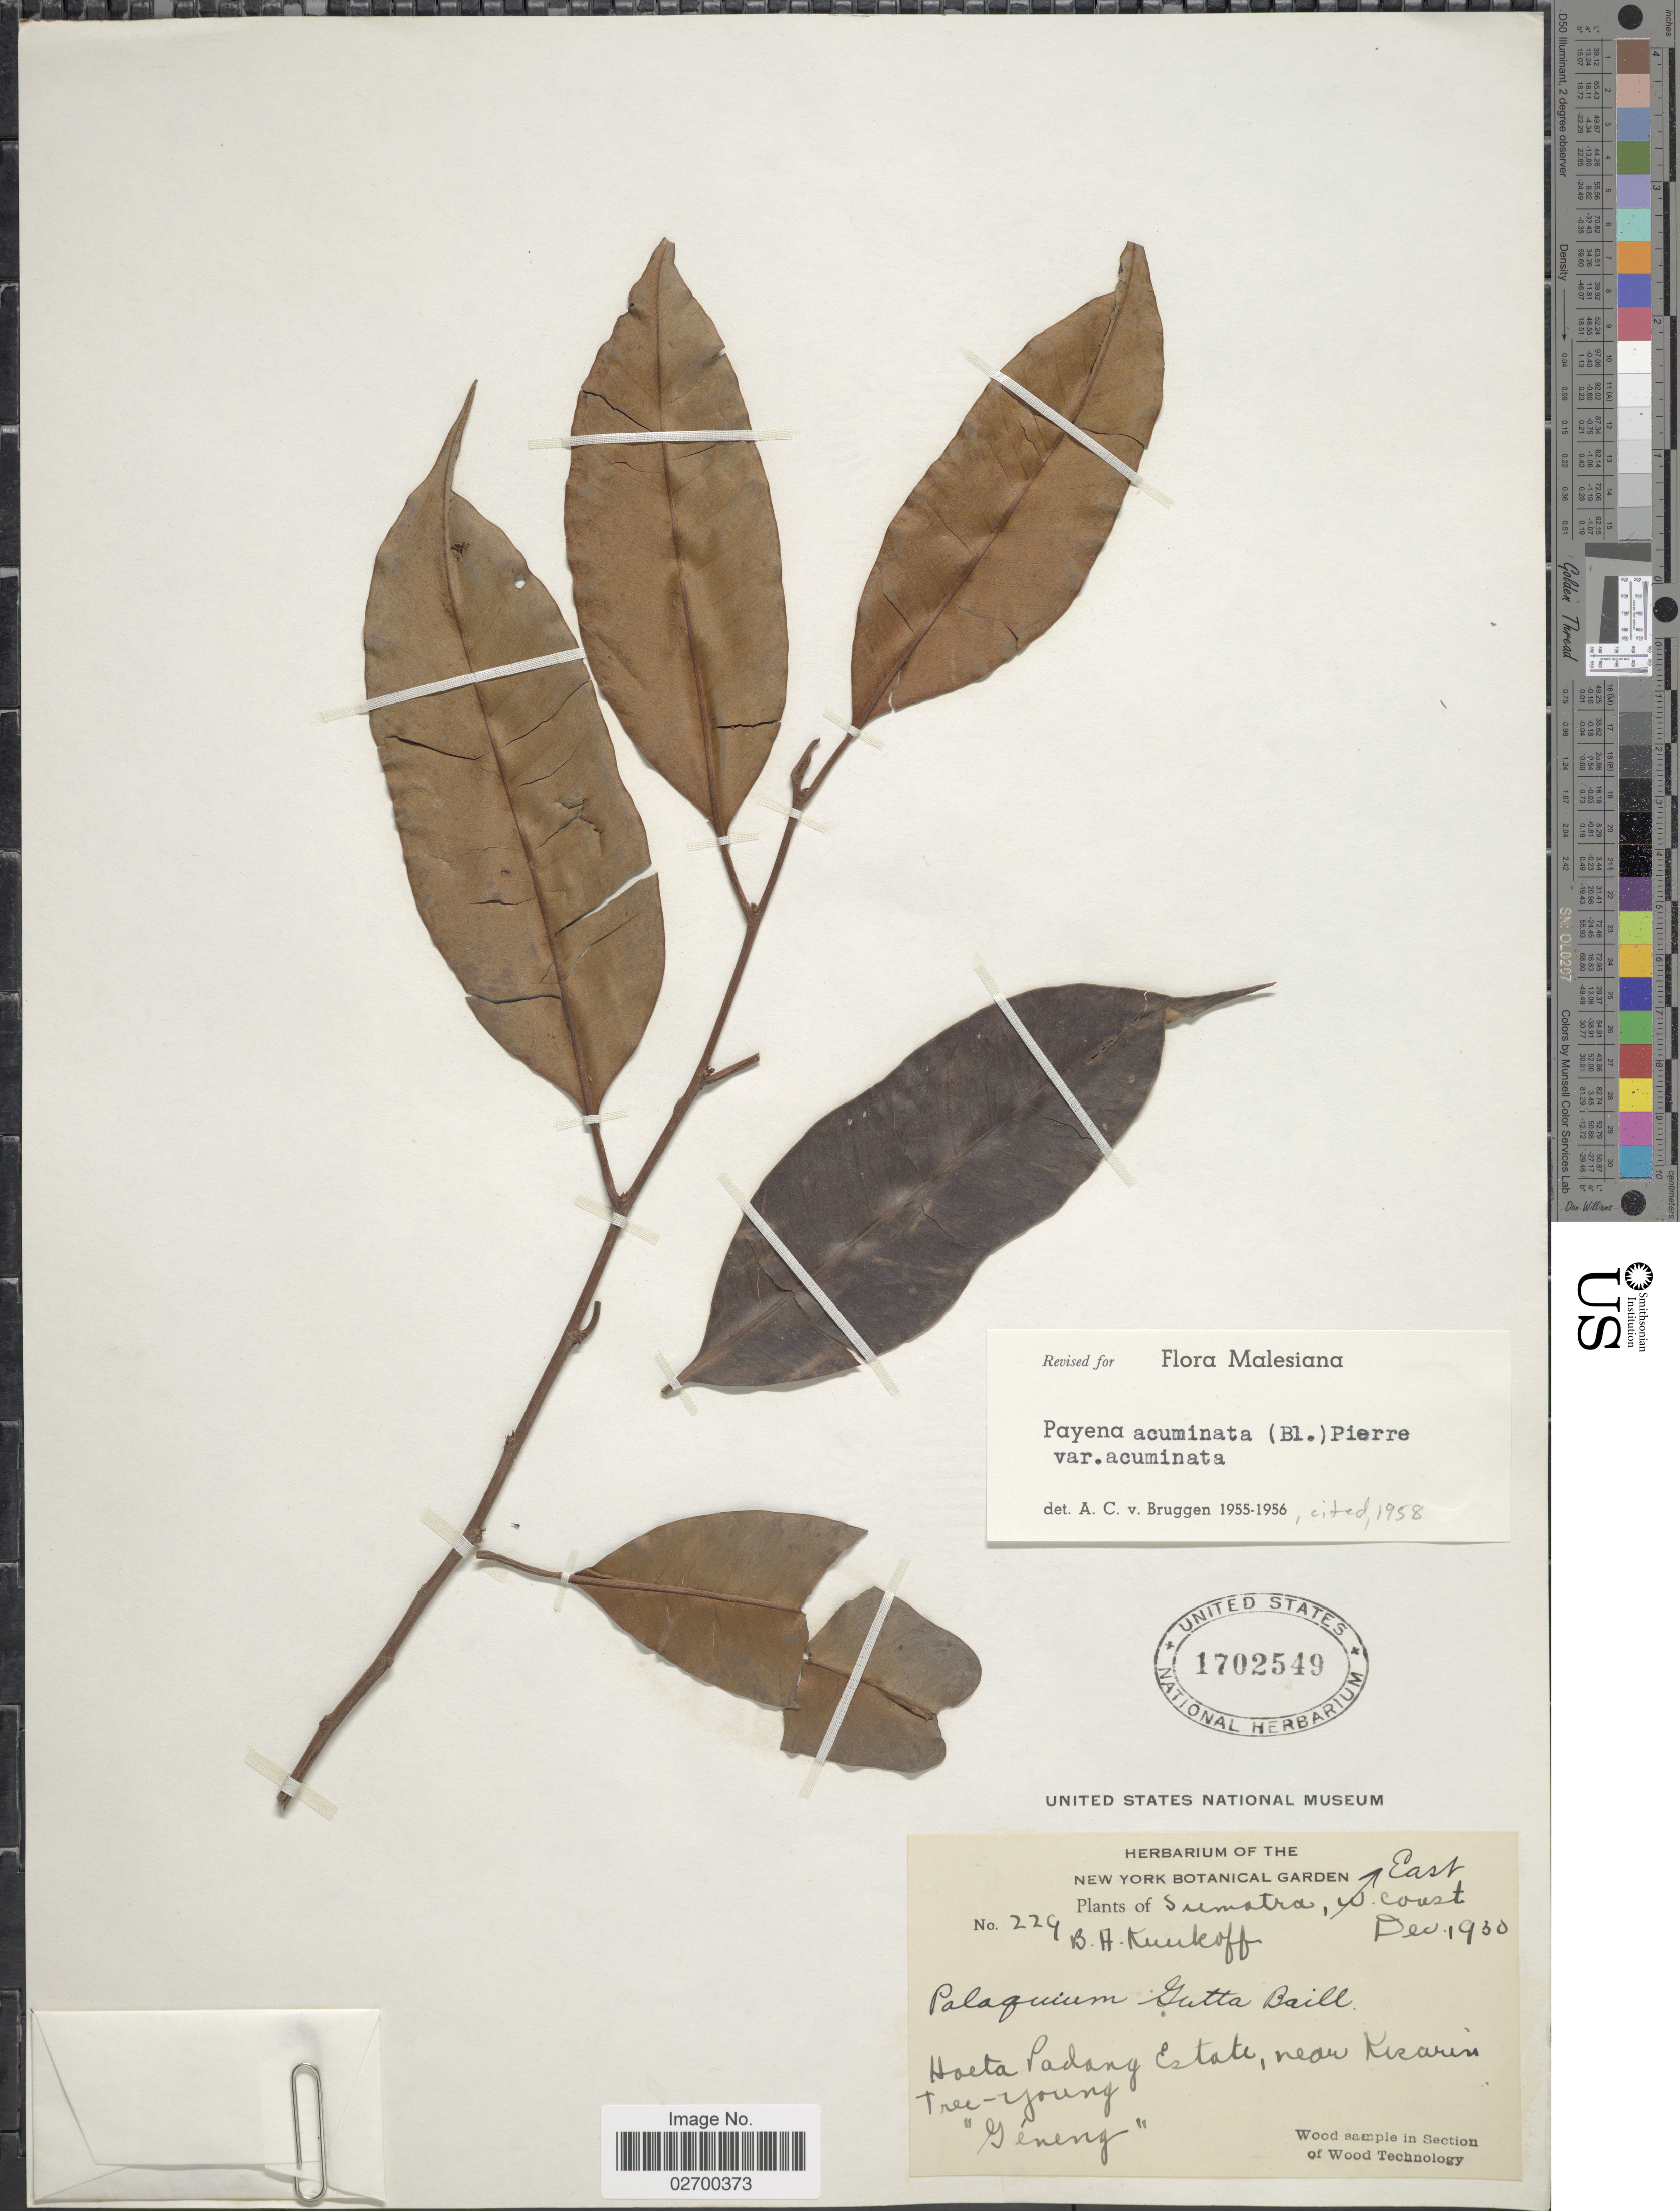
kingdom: Plantae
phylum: Tracheophyta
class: Magnoliopsida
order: Ericales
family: Sapotaceae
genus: Payena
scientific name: Payena acuminata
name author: (Blume) Pierre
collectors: B. A. Krukoff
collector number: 229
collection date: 1930-12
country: Indonesia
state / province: Sumatra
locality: East Coast. Hoeta Padang Estate, near Kisarin [interpreted]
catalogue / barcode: US 1702549